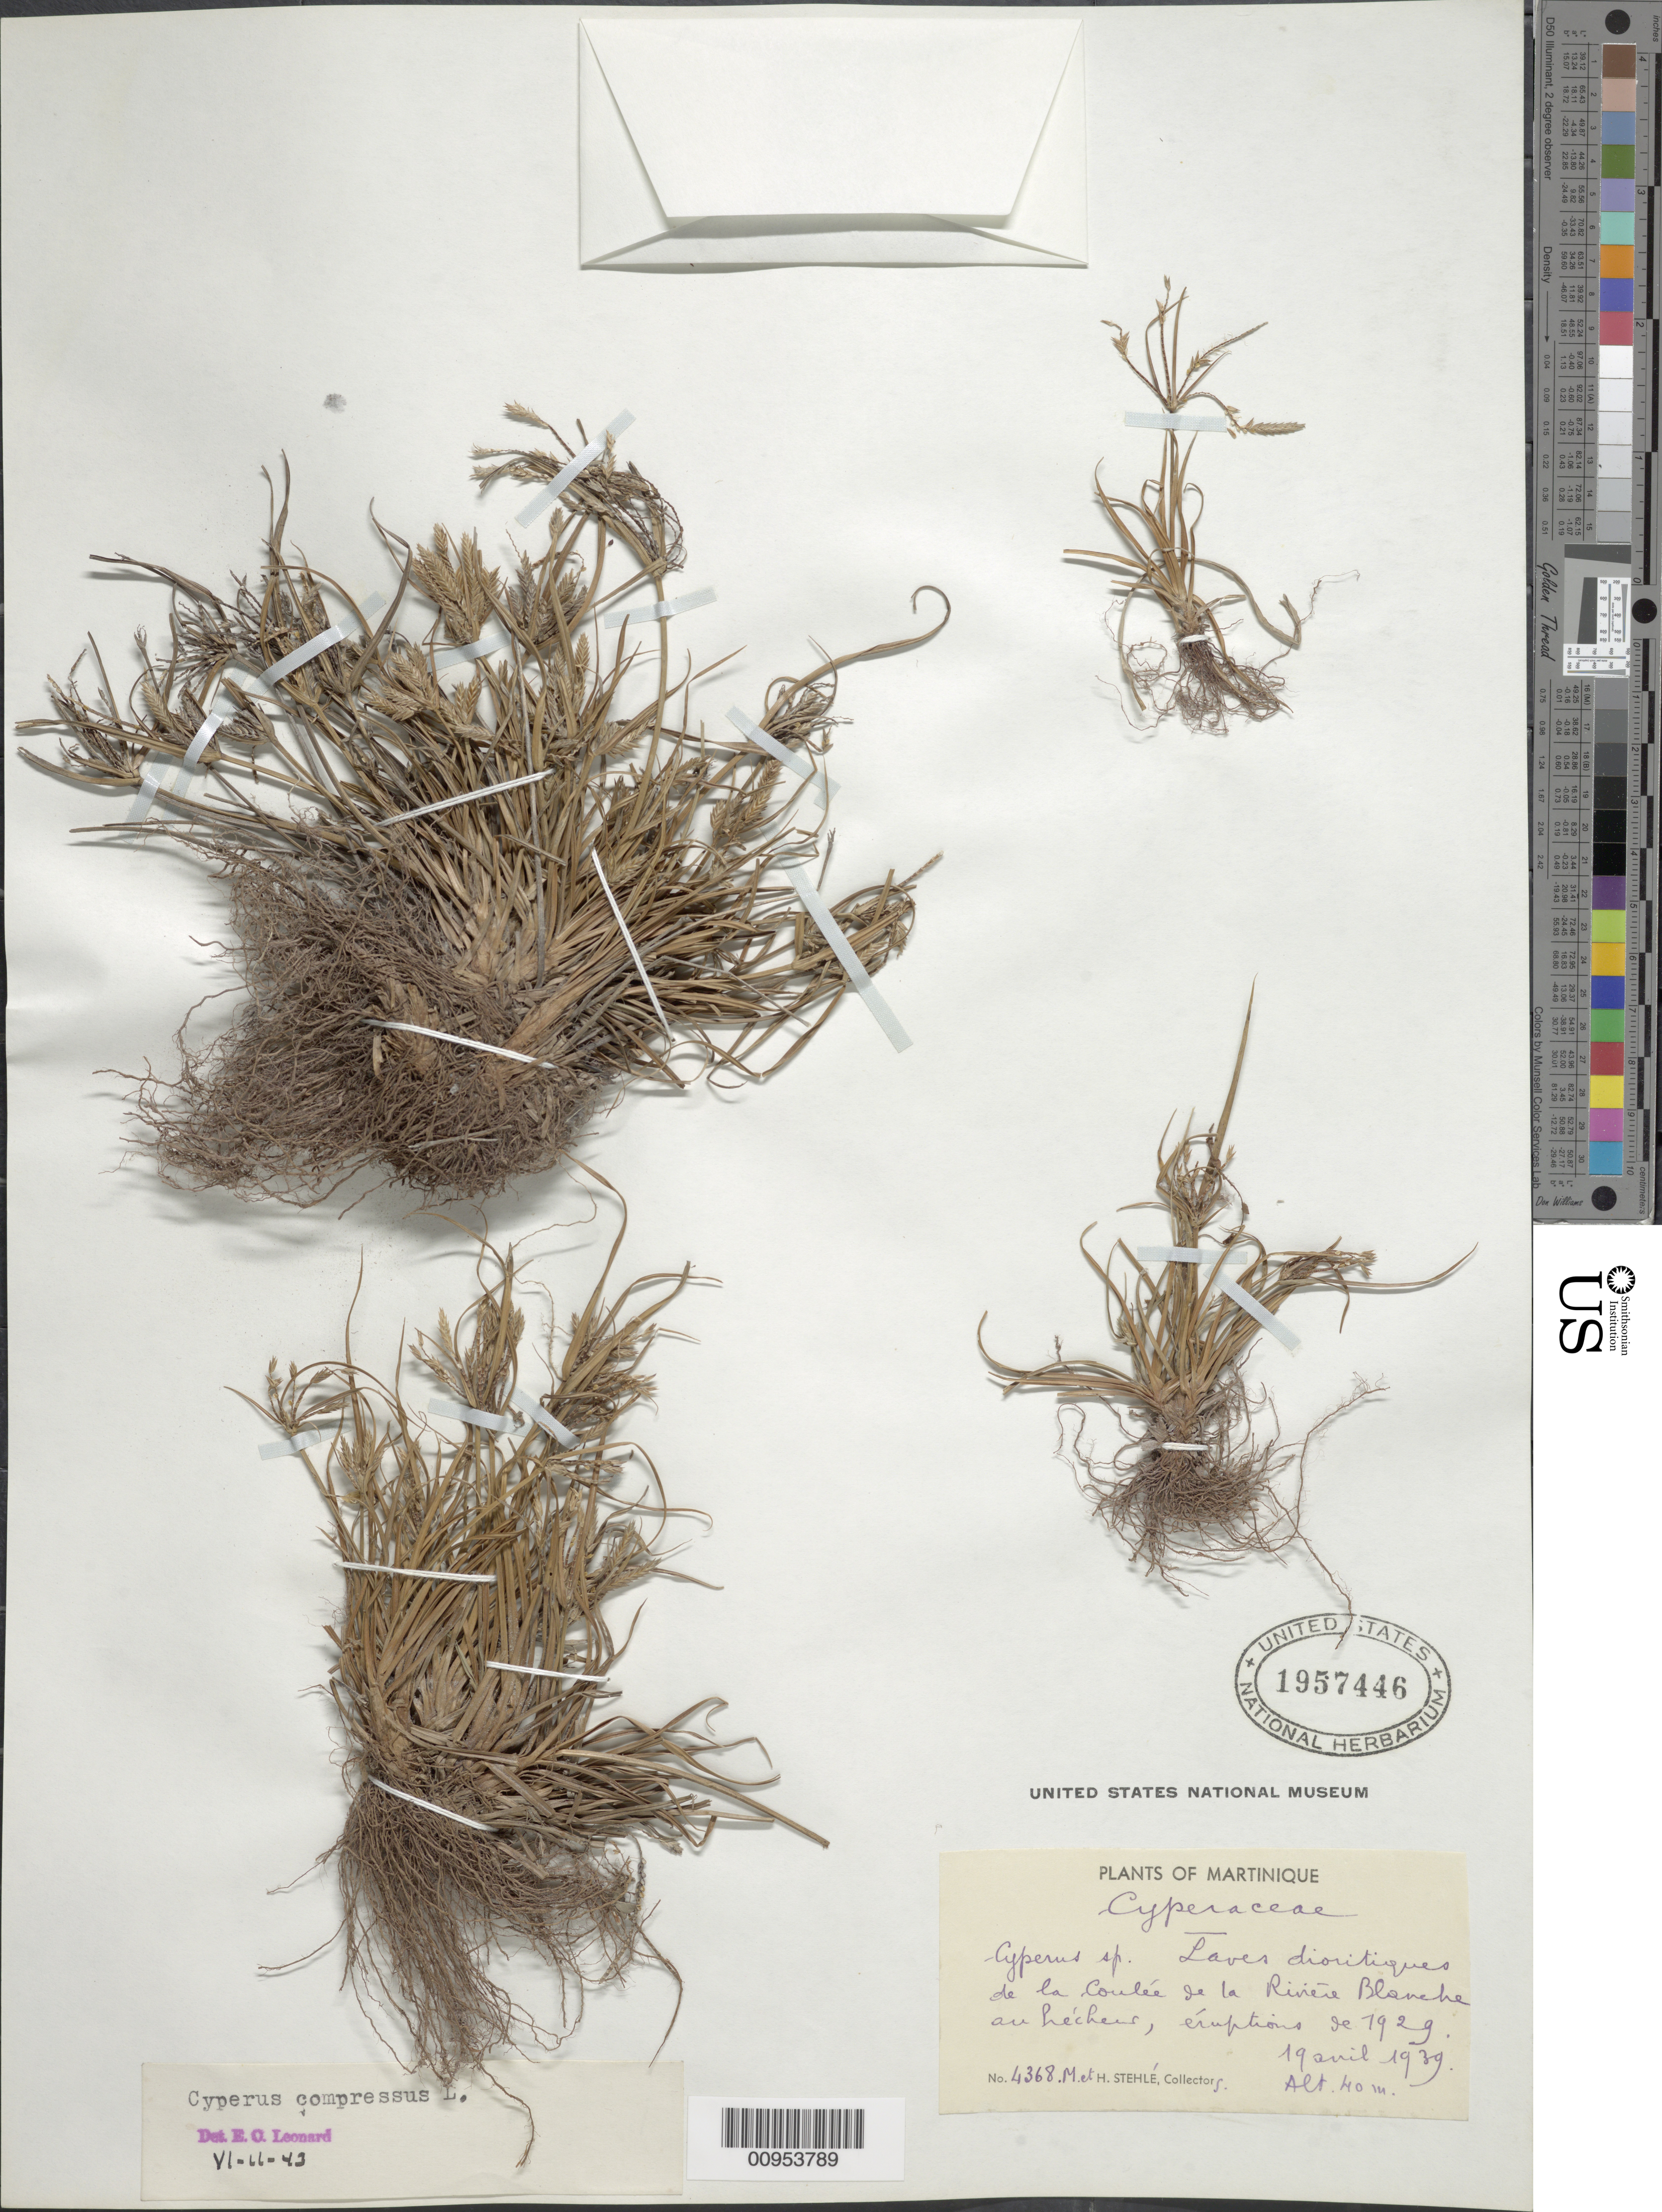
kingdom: Plantae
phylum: Tracheophyta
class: Liliopsida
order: Poales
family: Cyperaceae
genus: Cyperus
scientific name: Cyperus compressus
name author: L.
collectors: H. Stehlé & M. Stehlé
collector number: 4368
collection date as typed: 19 Apr 1939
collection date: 1939-04-19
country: Martinique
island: Martinique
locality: Lavas "dioritiques" de la Coulée de la Rivière Blanche au "he'chers"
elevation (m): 40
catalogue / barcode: US 1957446